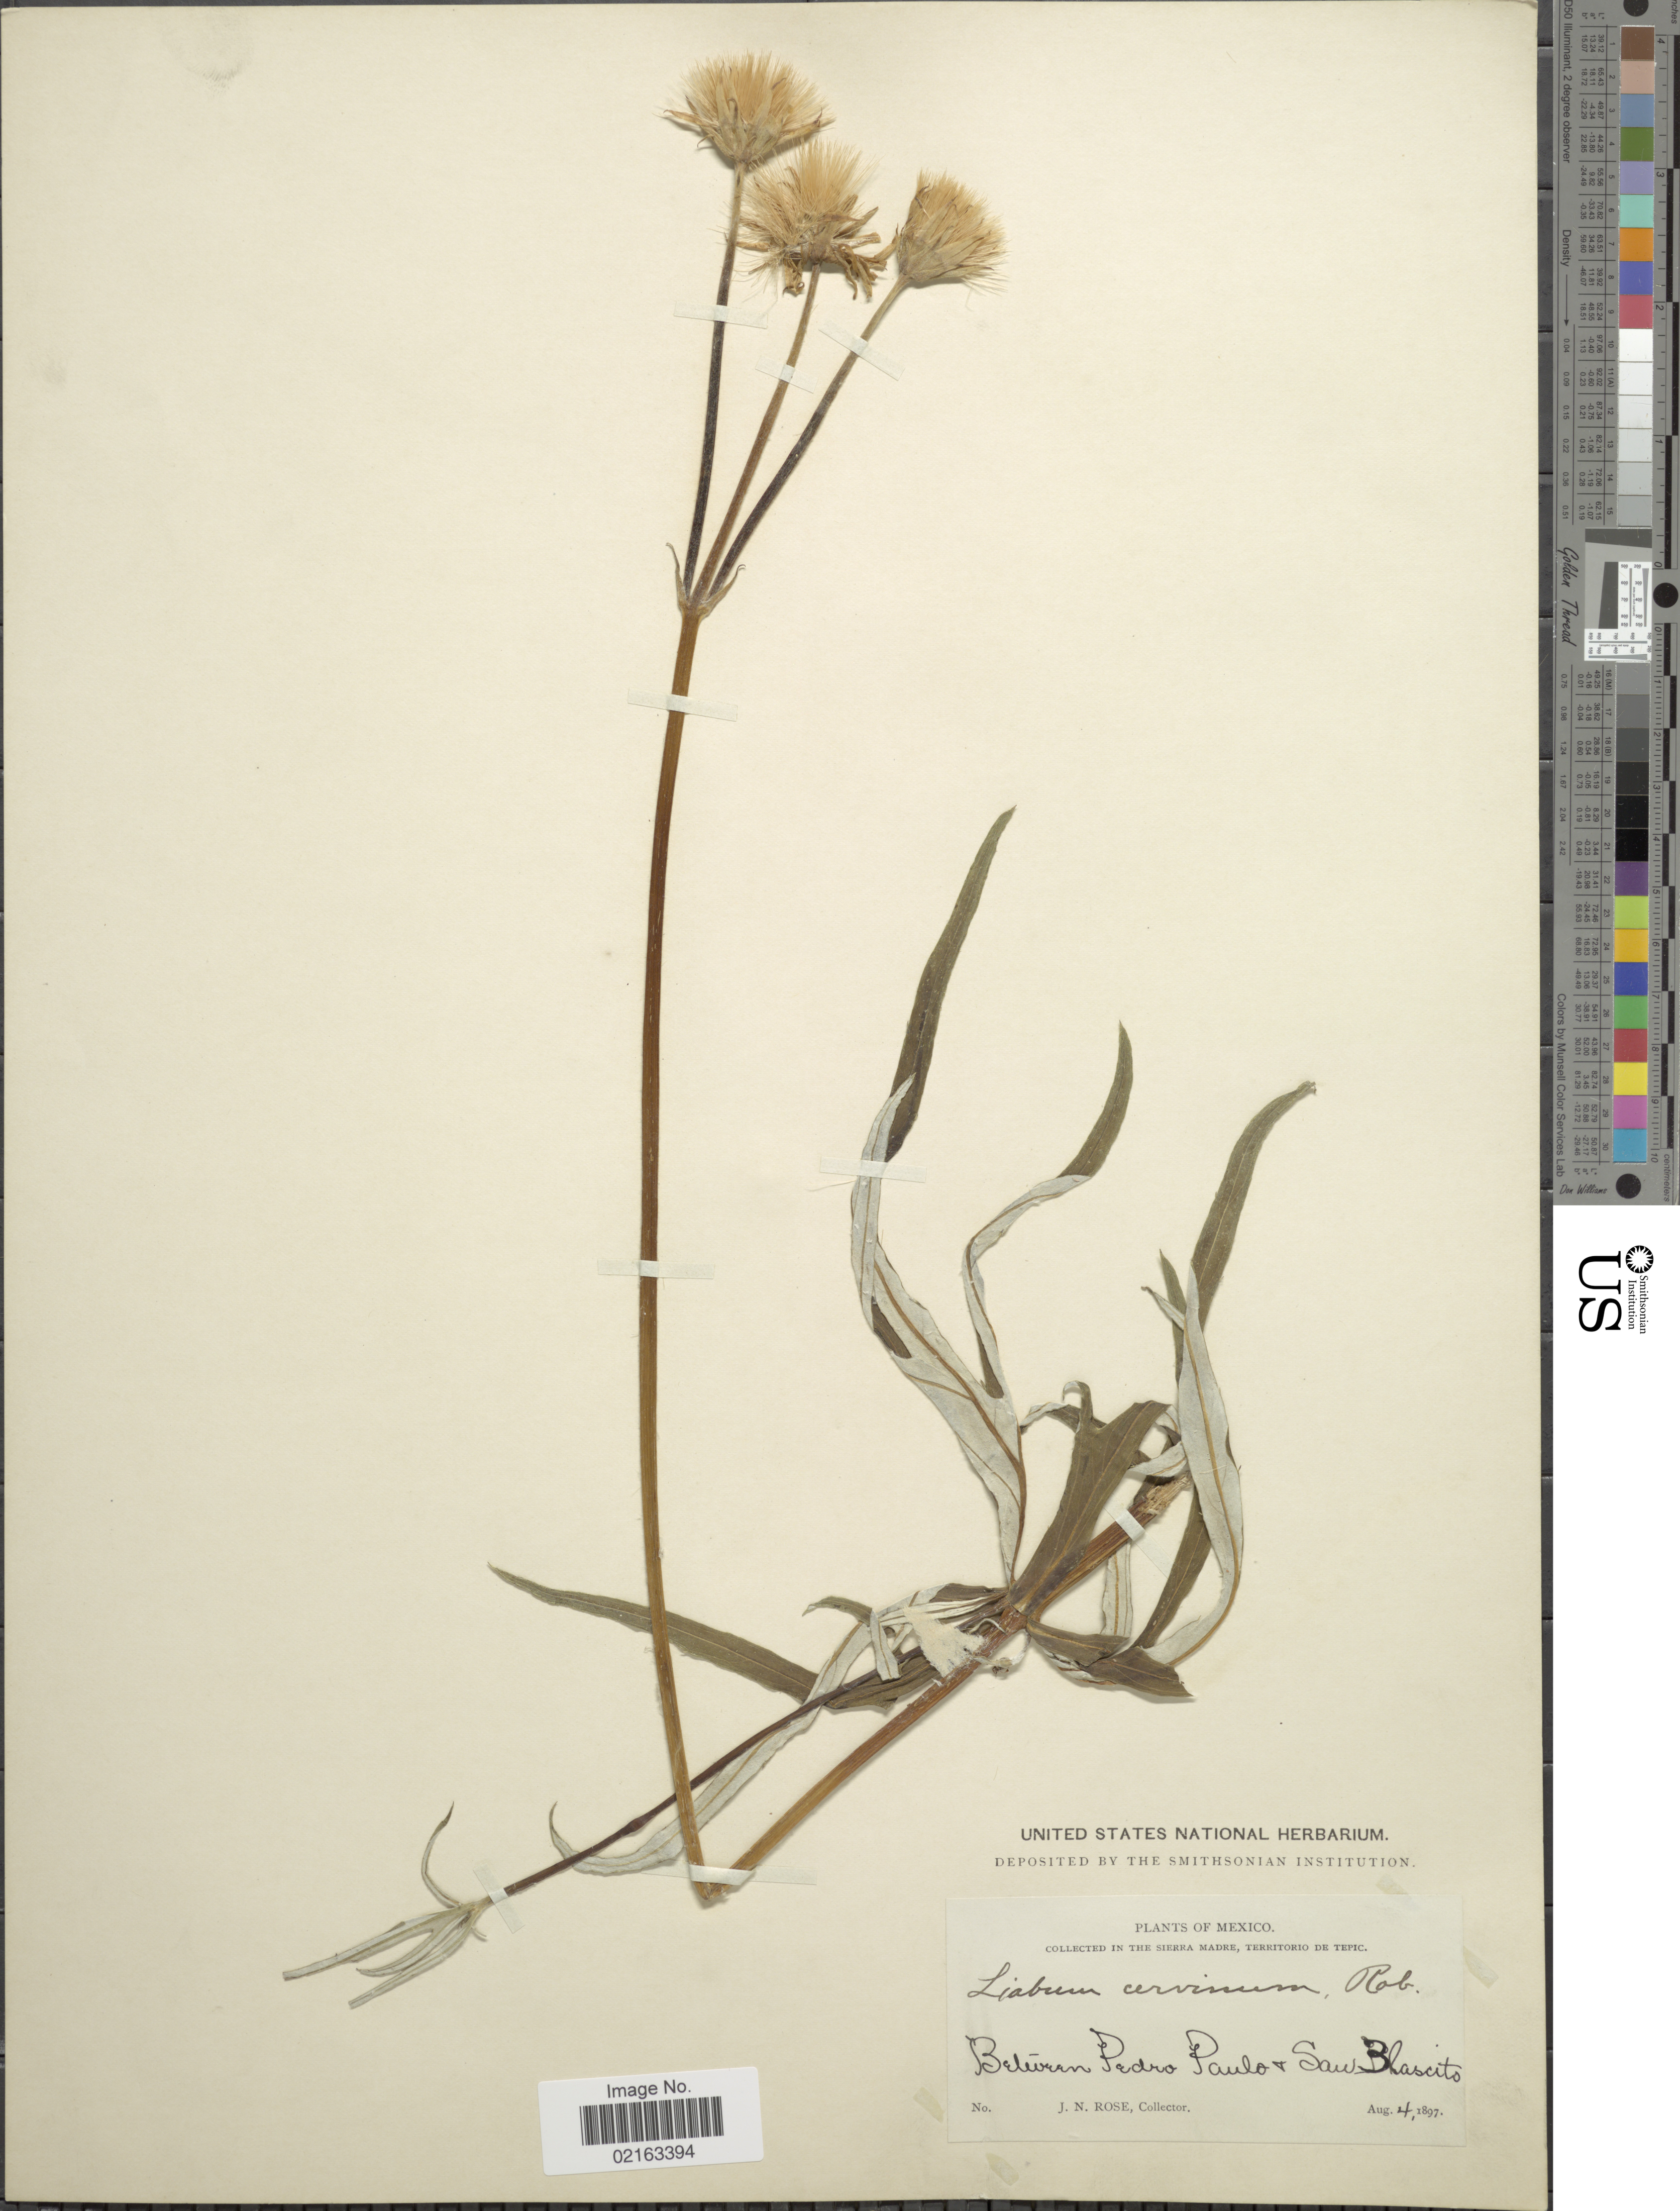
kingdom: Plantae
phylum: Tracheophyta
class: Magnoliopsida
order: Asterales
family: Asteraceae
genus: Sinclairia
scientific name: Sinclairia cervina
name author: (B.L. Rob.) B.L. Turner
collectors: J. N. Rose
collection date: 1897-08-04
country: Mexico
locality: In the Sierra Madre, Territorio de Tepic. Between Pedro Paulo + San Blascito.